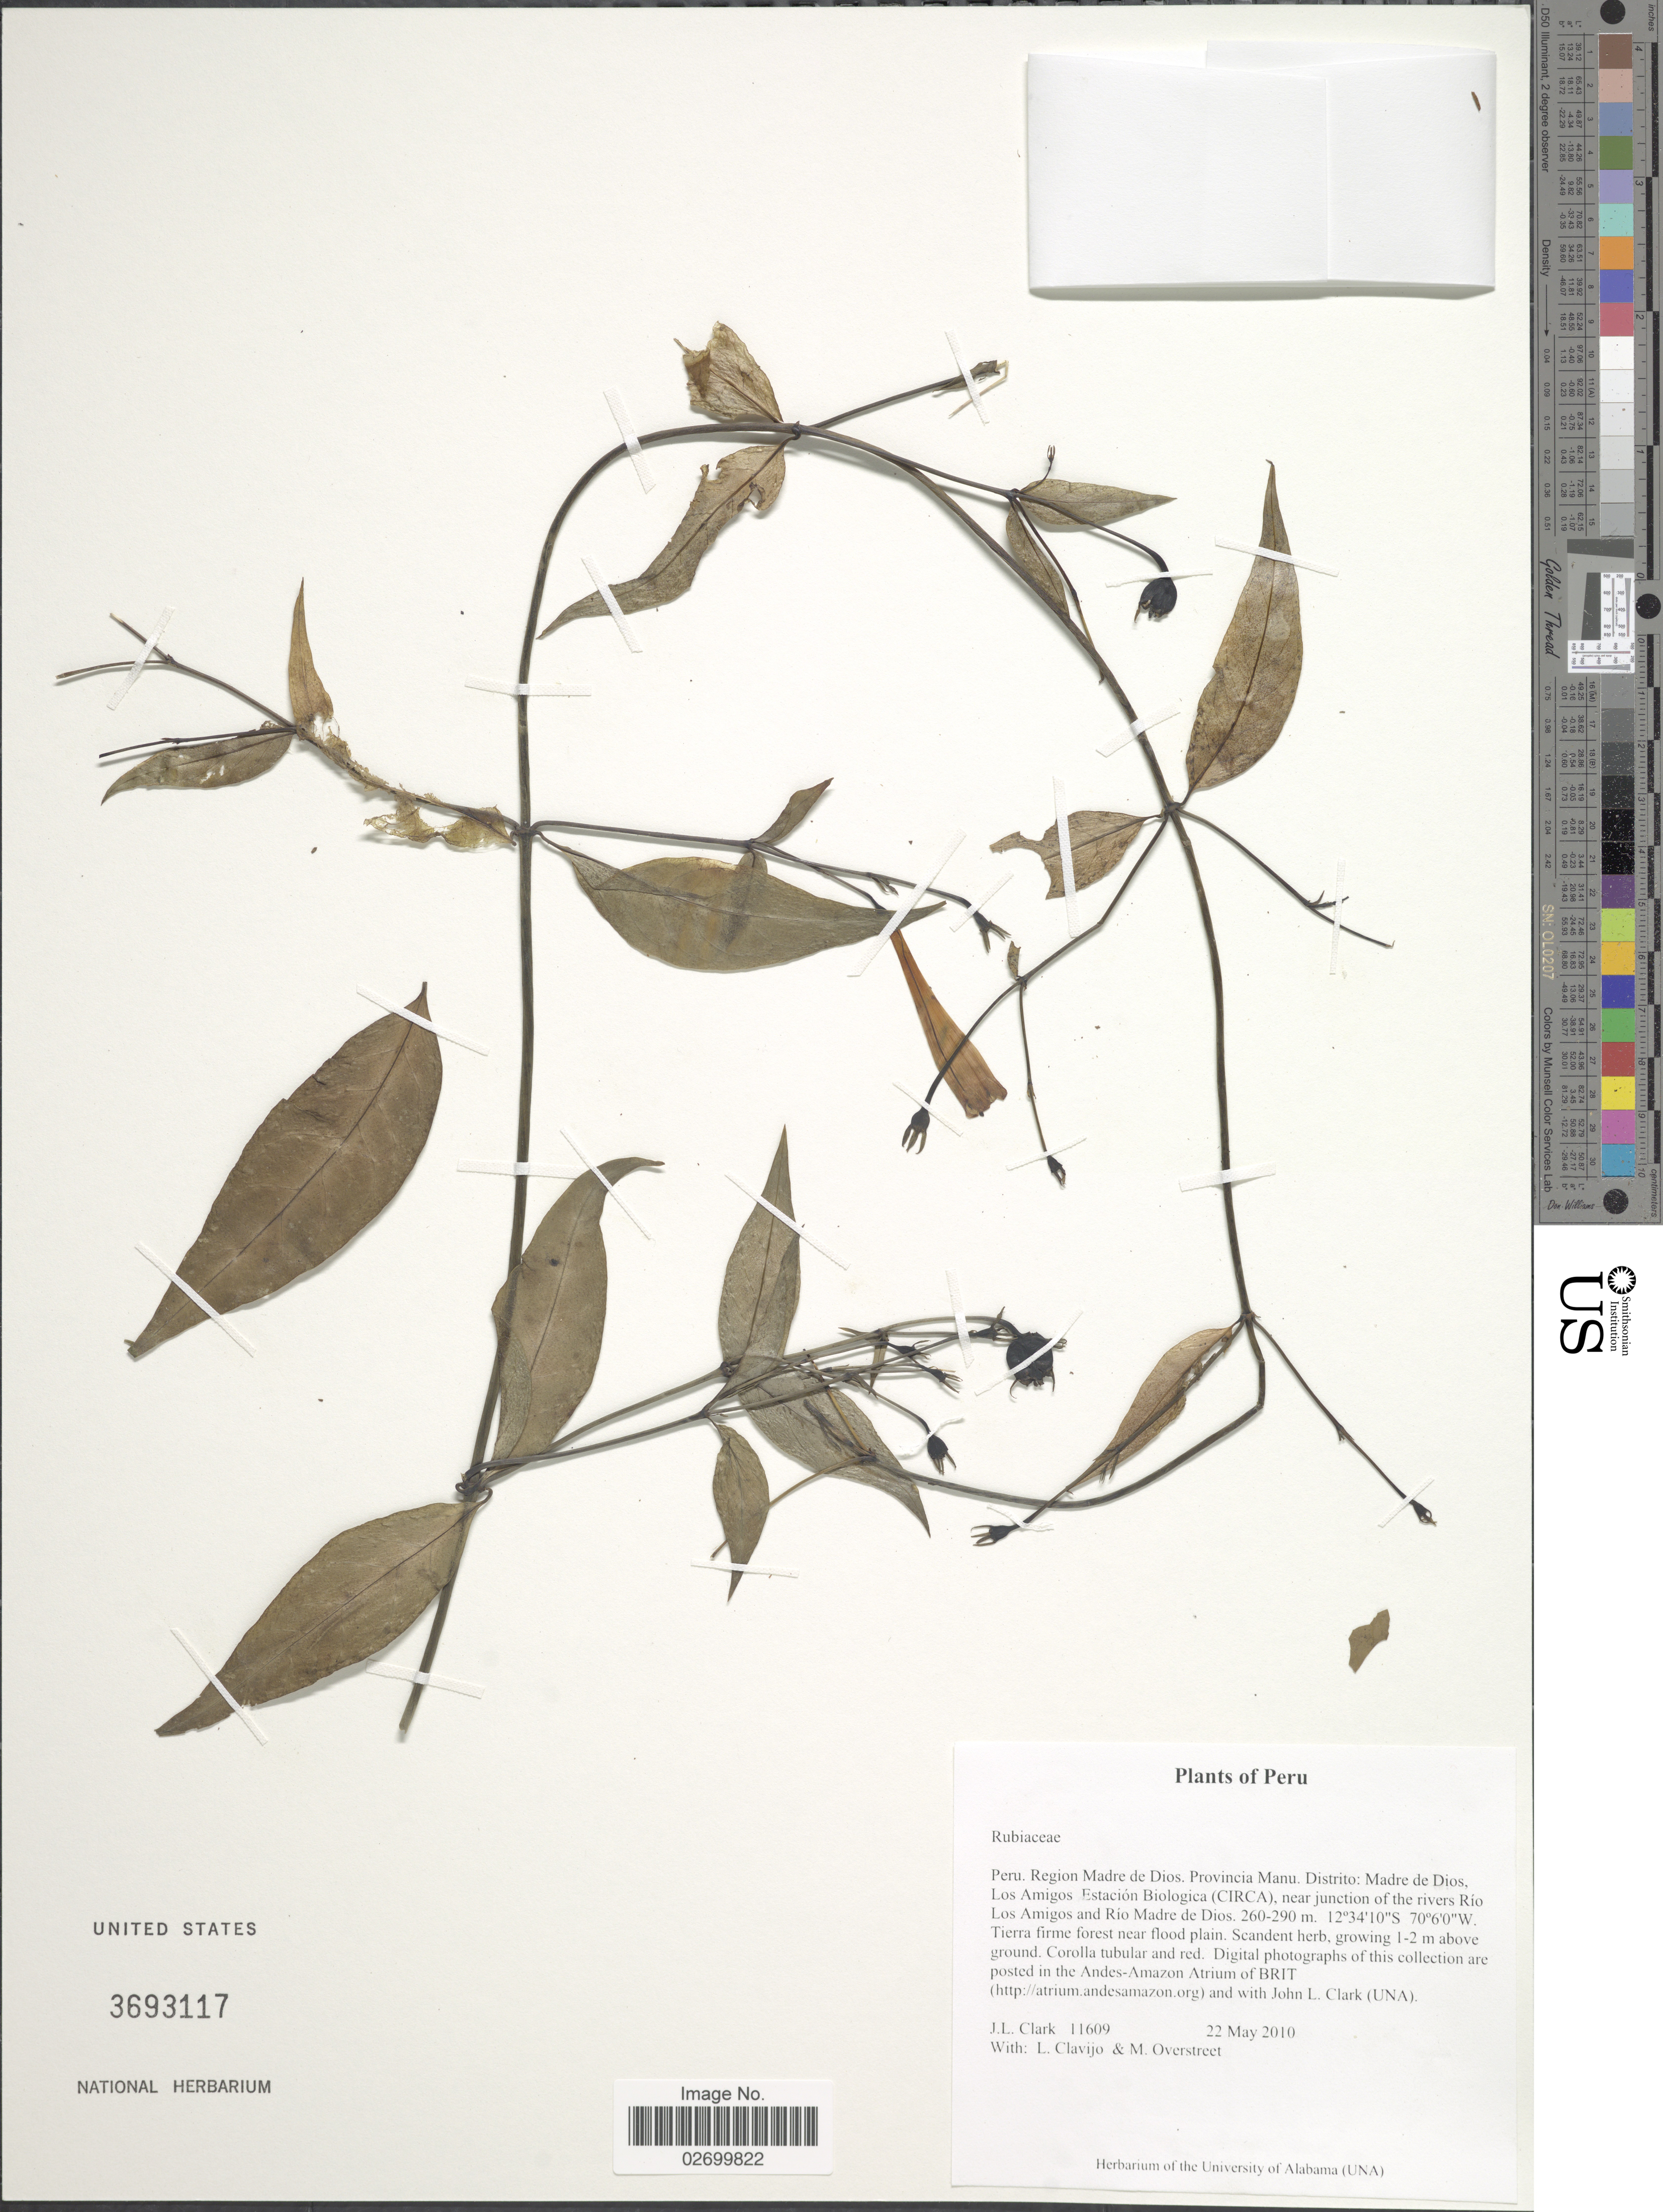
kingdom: Plantae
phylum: Tracheophyta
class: Magnoliopsida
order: Gentianales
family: Rubiaceae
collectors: J. L. Clark, L. Clavijo & M. Overstreet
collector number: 11609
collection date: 2010-05-22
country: Peru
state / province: Madre de Dios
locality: Region de Madre de Dios. Provincia: Manu. Distrito: Madre de Dios, Los Amigos Estacion Biologica (Circa), near junction of the rivers Rio Los Amigos and Rio Madre de Dios.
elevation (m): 260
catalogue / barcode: US 3693117